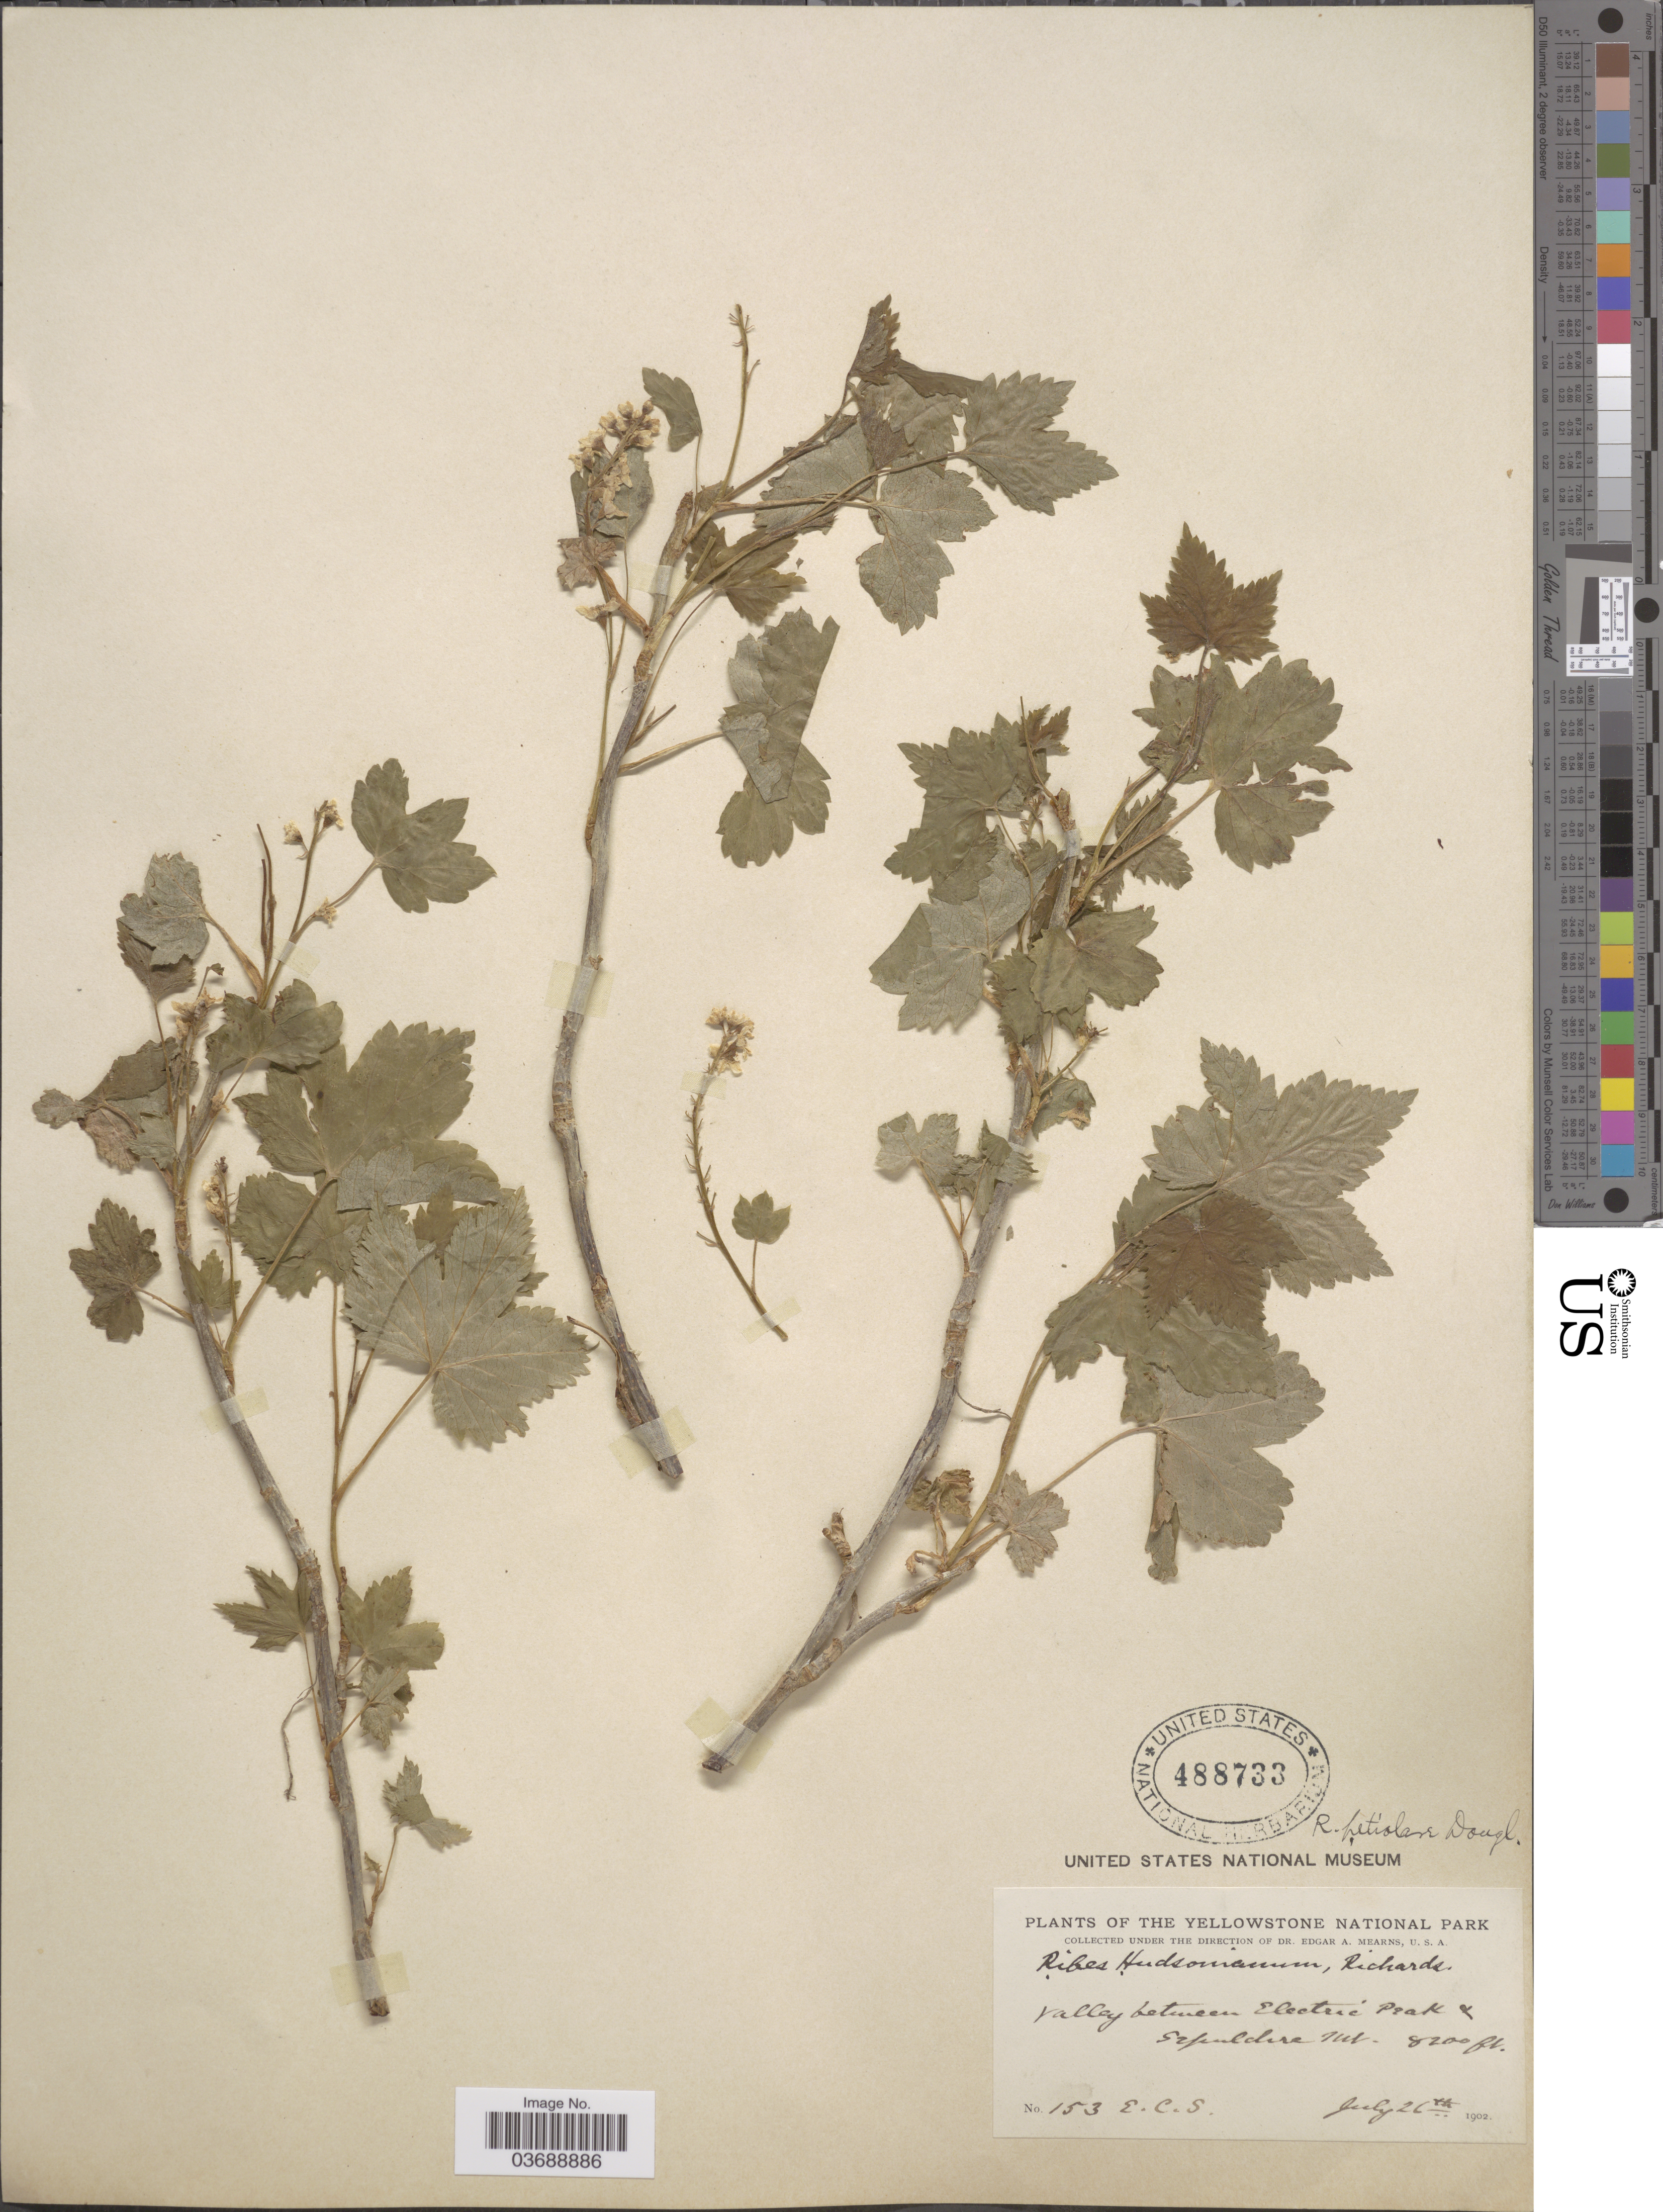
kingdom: Plantae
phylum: Tracheophyta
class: Magnoliopsida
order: Saxifragales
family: Grossulariaceae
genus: Ribes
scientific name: Ribes petiolare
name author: Douglas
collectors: E. C. Smith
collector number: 153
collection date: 1902-07-26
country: United States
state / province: Montana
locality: The Yellowstone National Park. Valley between Electric Peak & Schuldere* Mt.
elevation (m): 2499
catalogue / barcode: US 488733